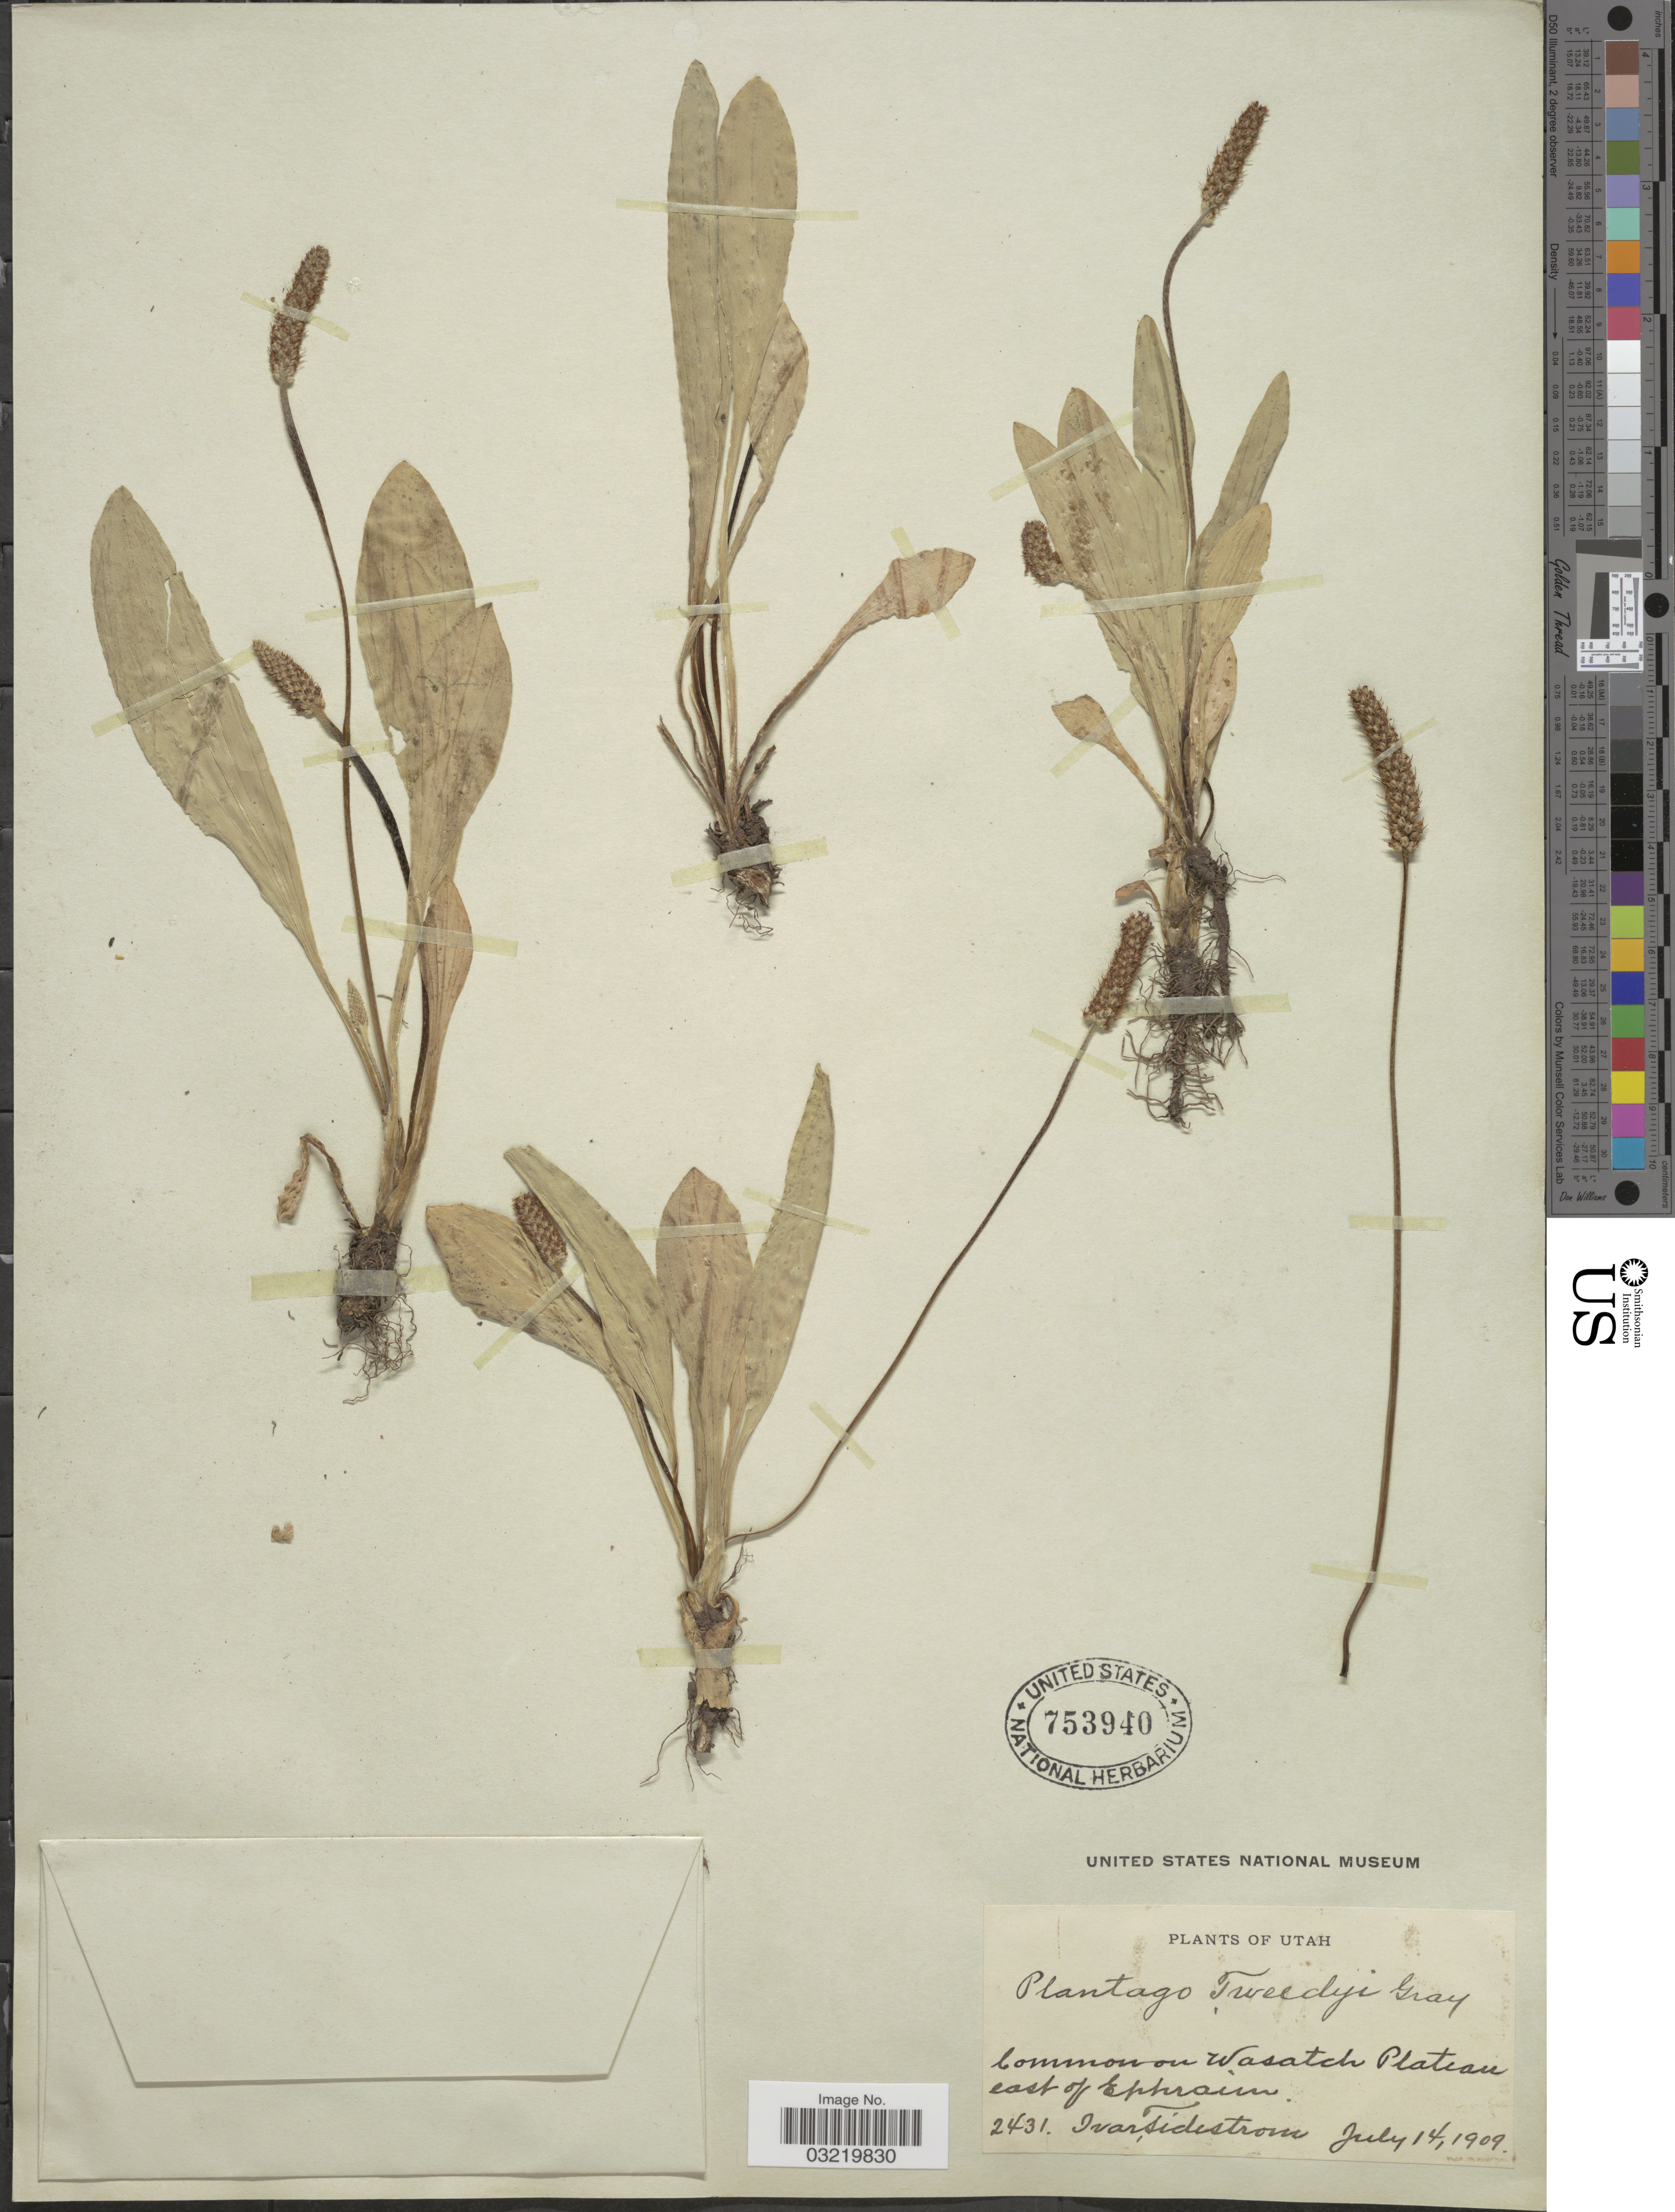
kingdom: Plantae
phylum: Tracheophyta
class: Magnoliopsida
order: Lamiales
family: Plantaginaceae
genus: Plantago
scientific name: Plantago tweedyi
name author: A. Gray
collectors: I. F. Tidestrom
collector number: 2431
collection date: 1909-07-14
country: United States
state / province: Utah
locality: Common on Wasatch Plateau east of Ephraim.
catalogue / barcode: US 753940